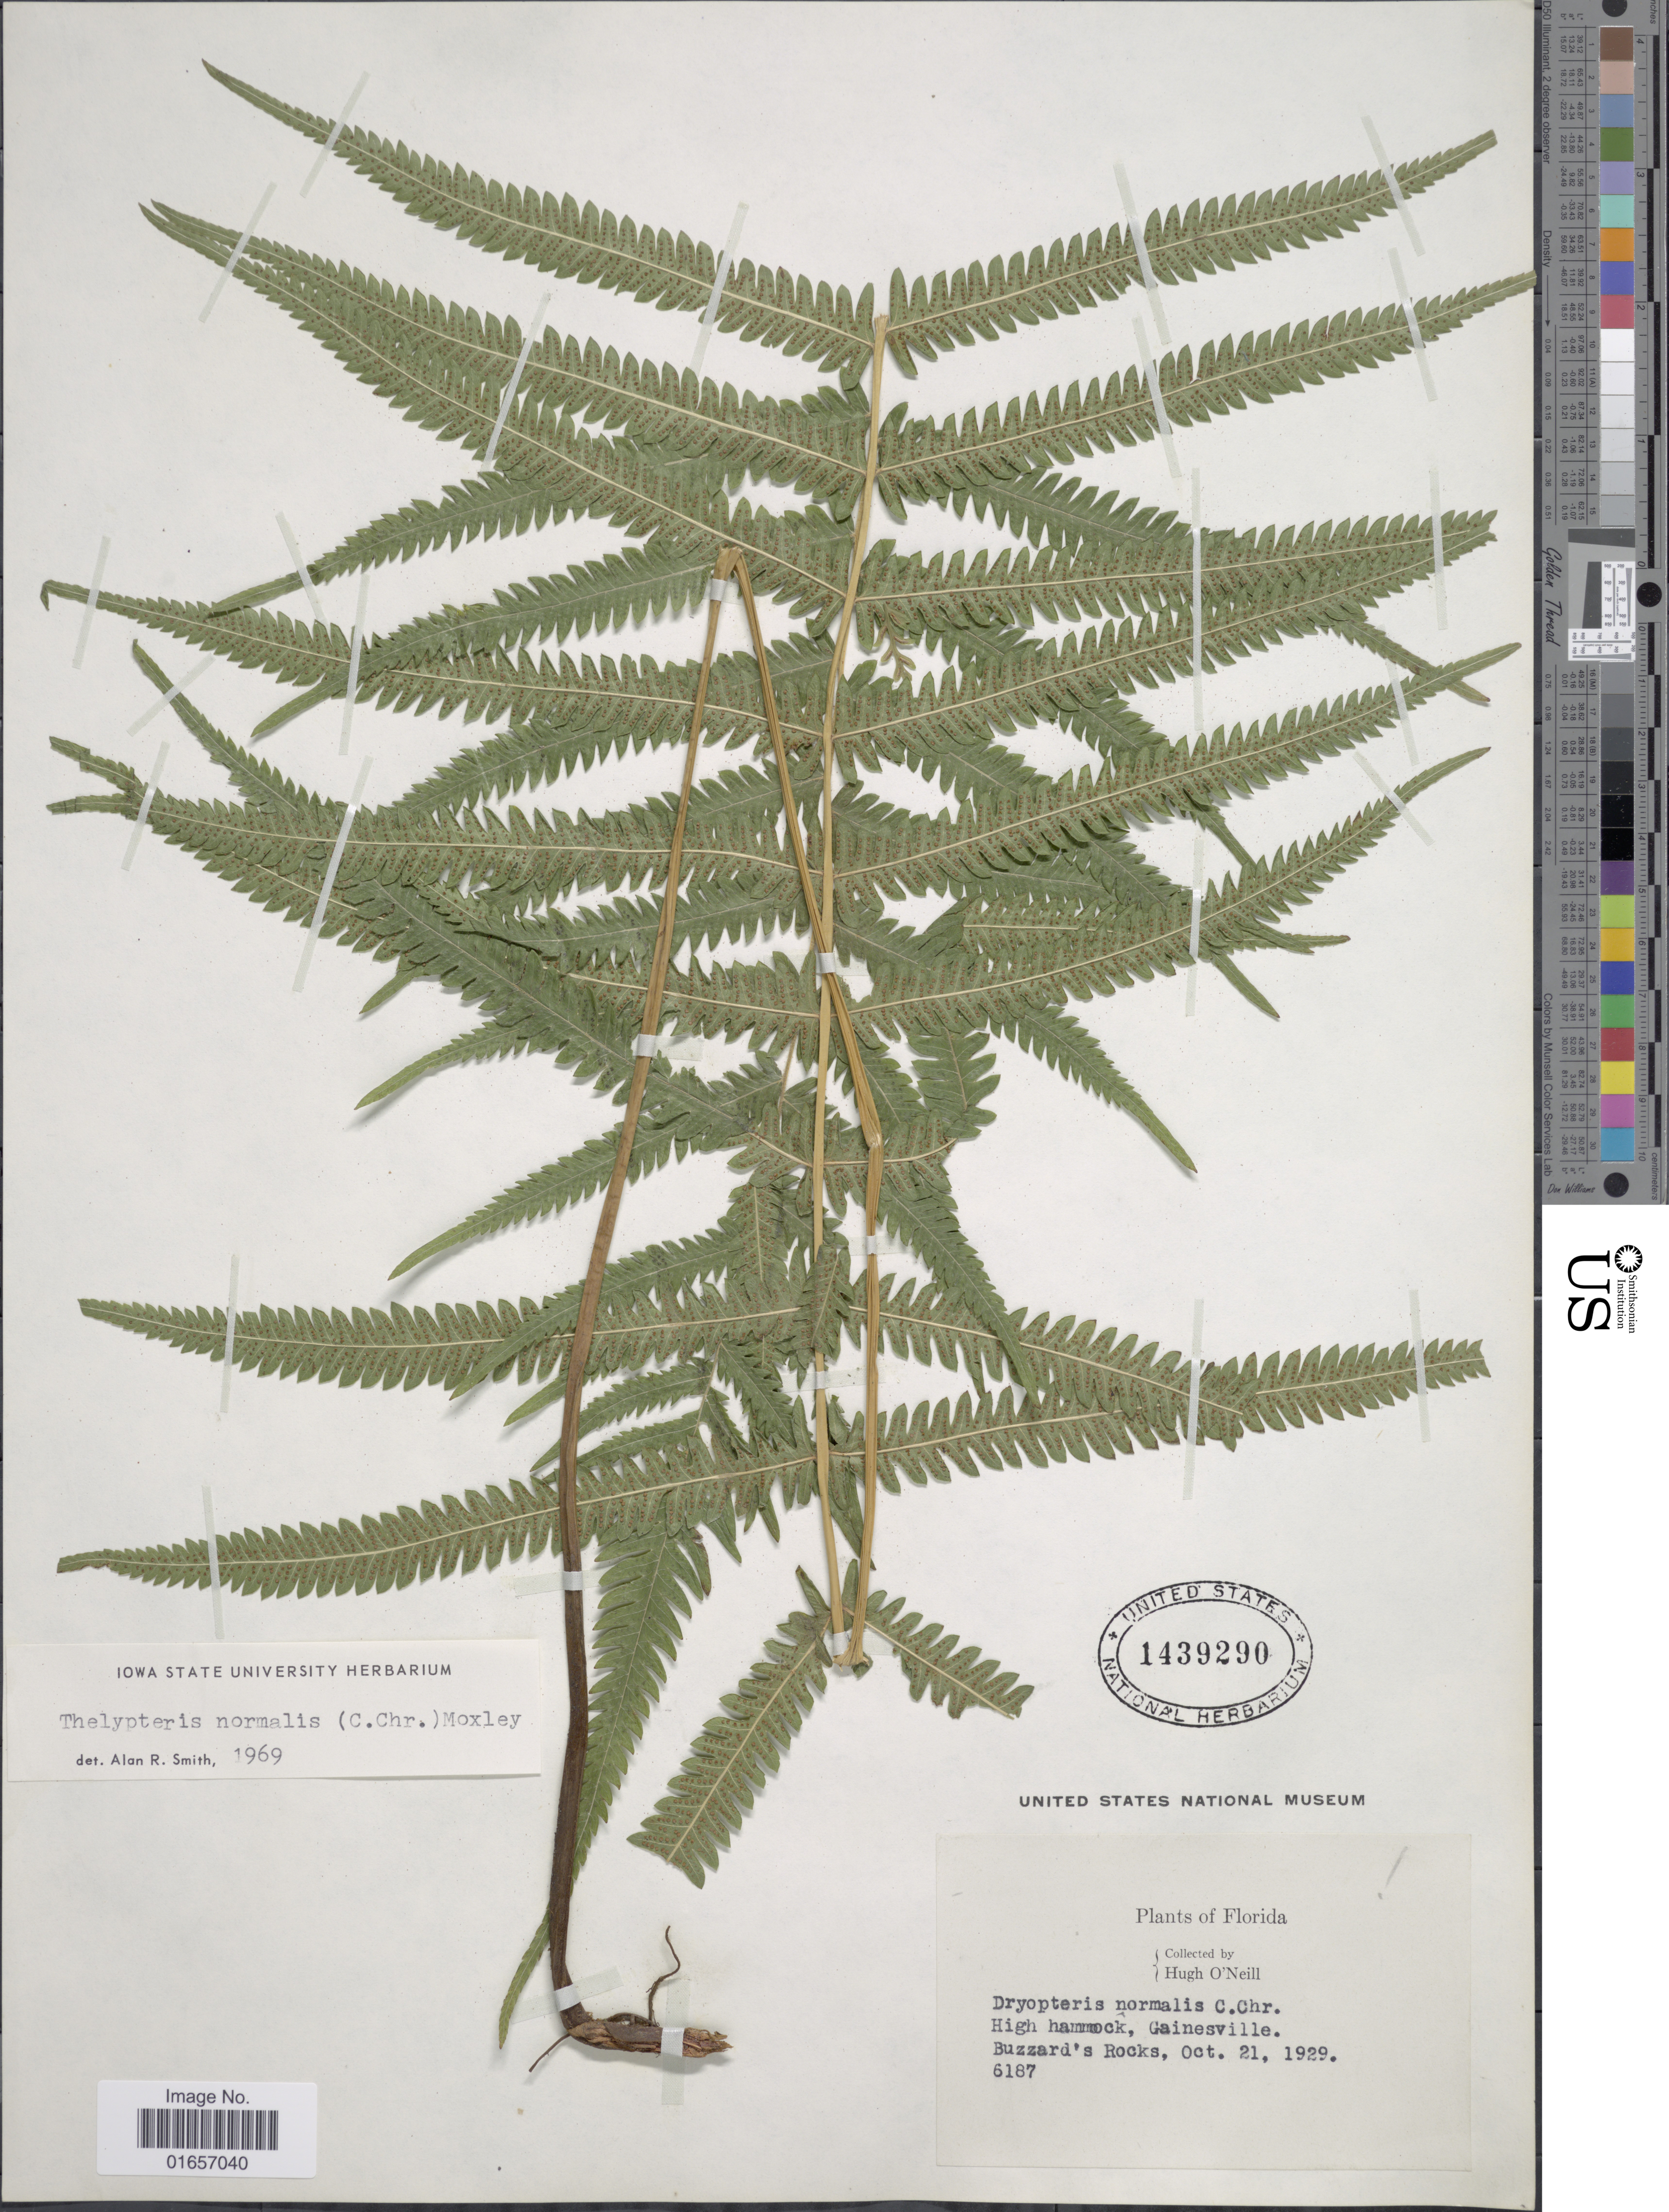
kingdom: Plantae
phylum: Tracheophyta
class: Polypodiopsida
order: Polypodiales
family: Thelypteridaceae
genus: Christella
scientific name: Christella kunthii comb. ined.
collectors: H. T. O' Neill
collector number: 6187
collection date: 1929-10-21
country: United States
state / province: Florida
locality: High Hammock, Gainesville, Buzzard's Rocks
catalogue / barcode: US 1439290